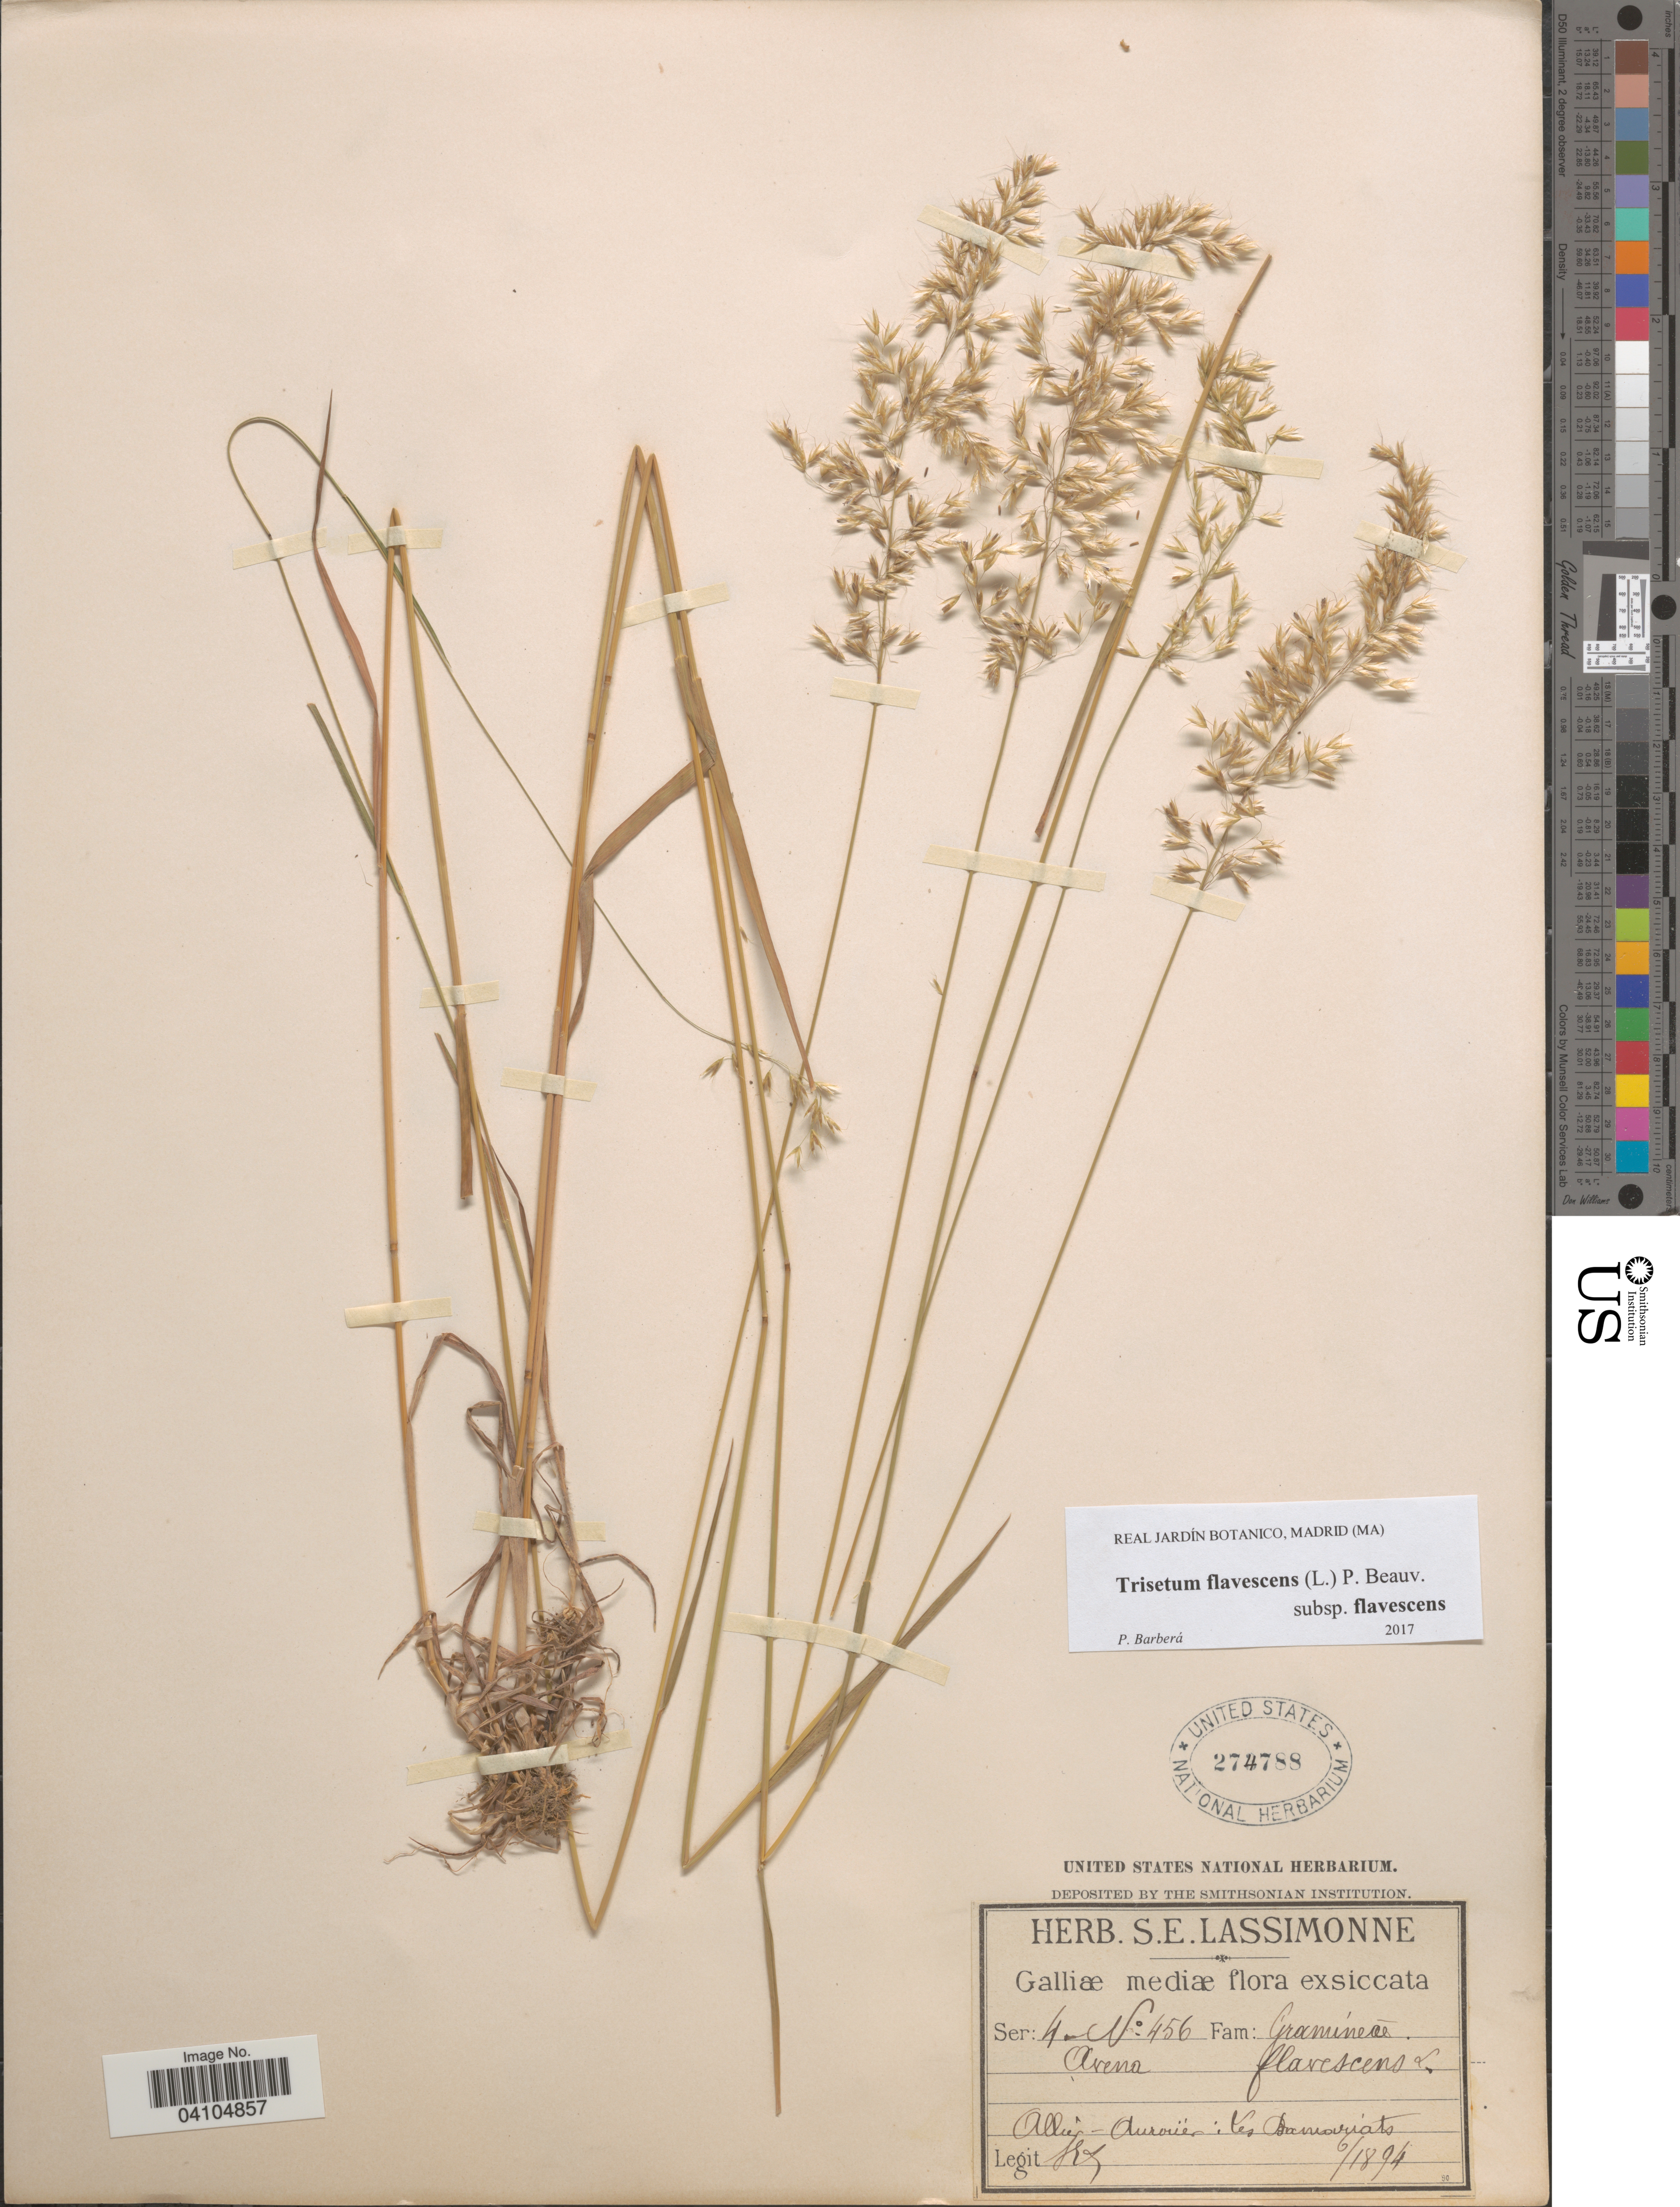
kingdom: Plantae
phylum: Tracheophyta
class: Liliopsida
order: Poales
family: Poaceae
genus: Trisetum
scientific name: Trisetum flavescens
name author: (L.) P. Beauv.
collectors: S. Lassimonne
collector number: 456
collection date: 1894-06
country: France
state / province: Auvergne-Rhône-Alpes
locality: Galliæ mediæ. Allier - Aurouër: Les Bamoviats [interpreted].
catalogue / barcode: US 274788